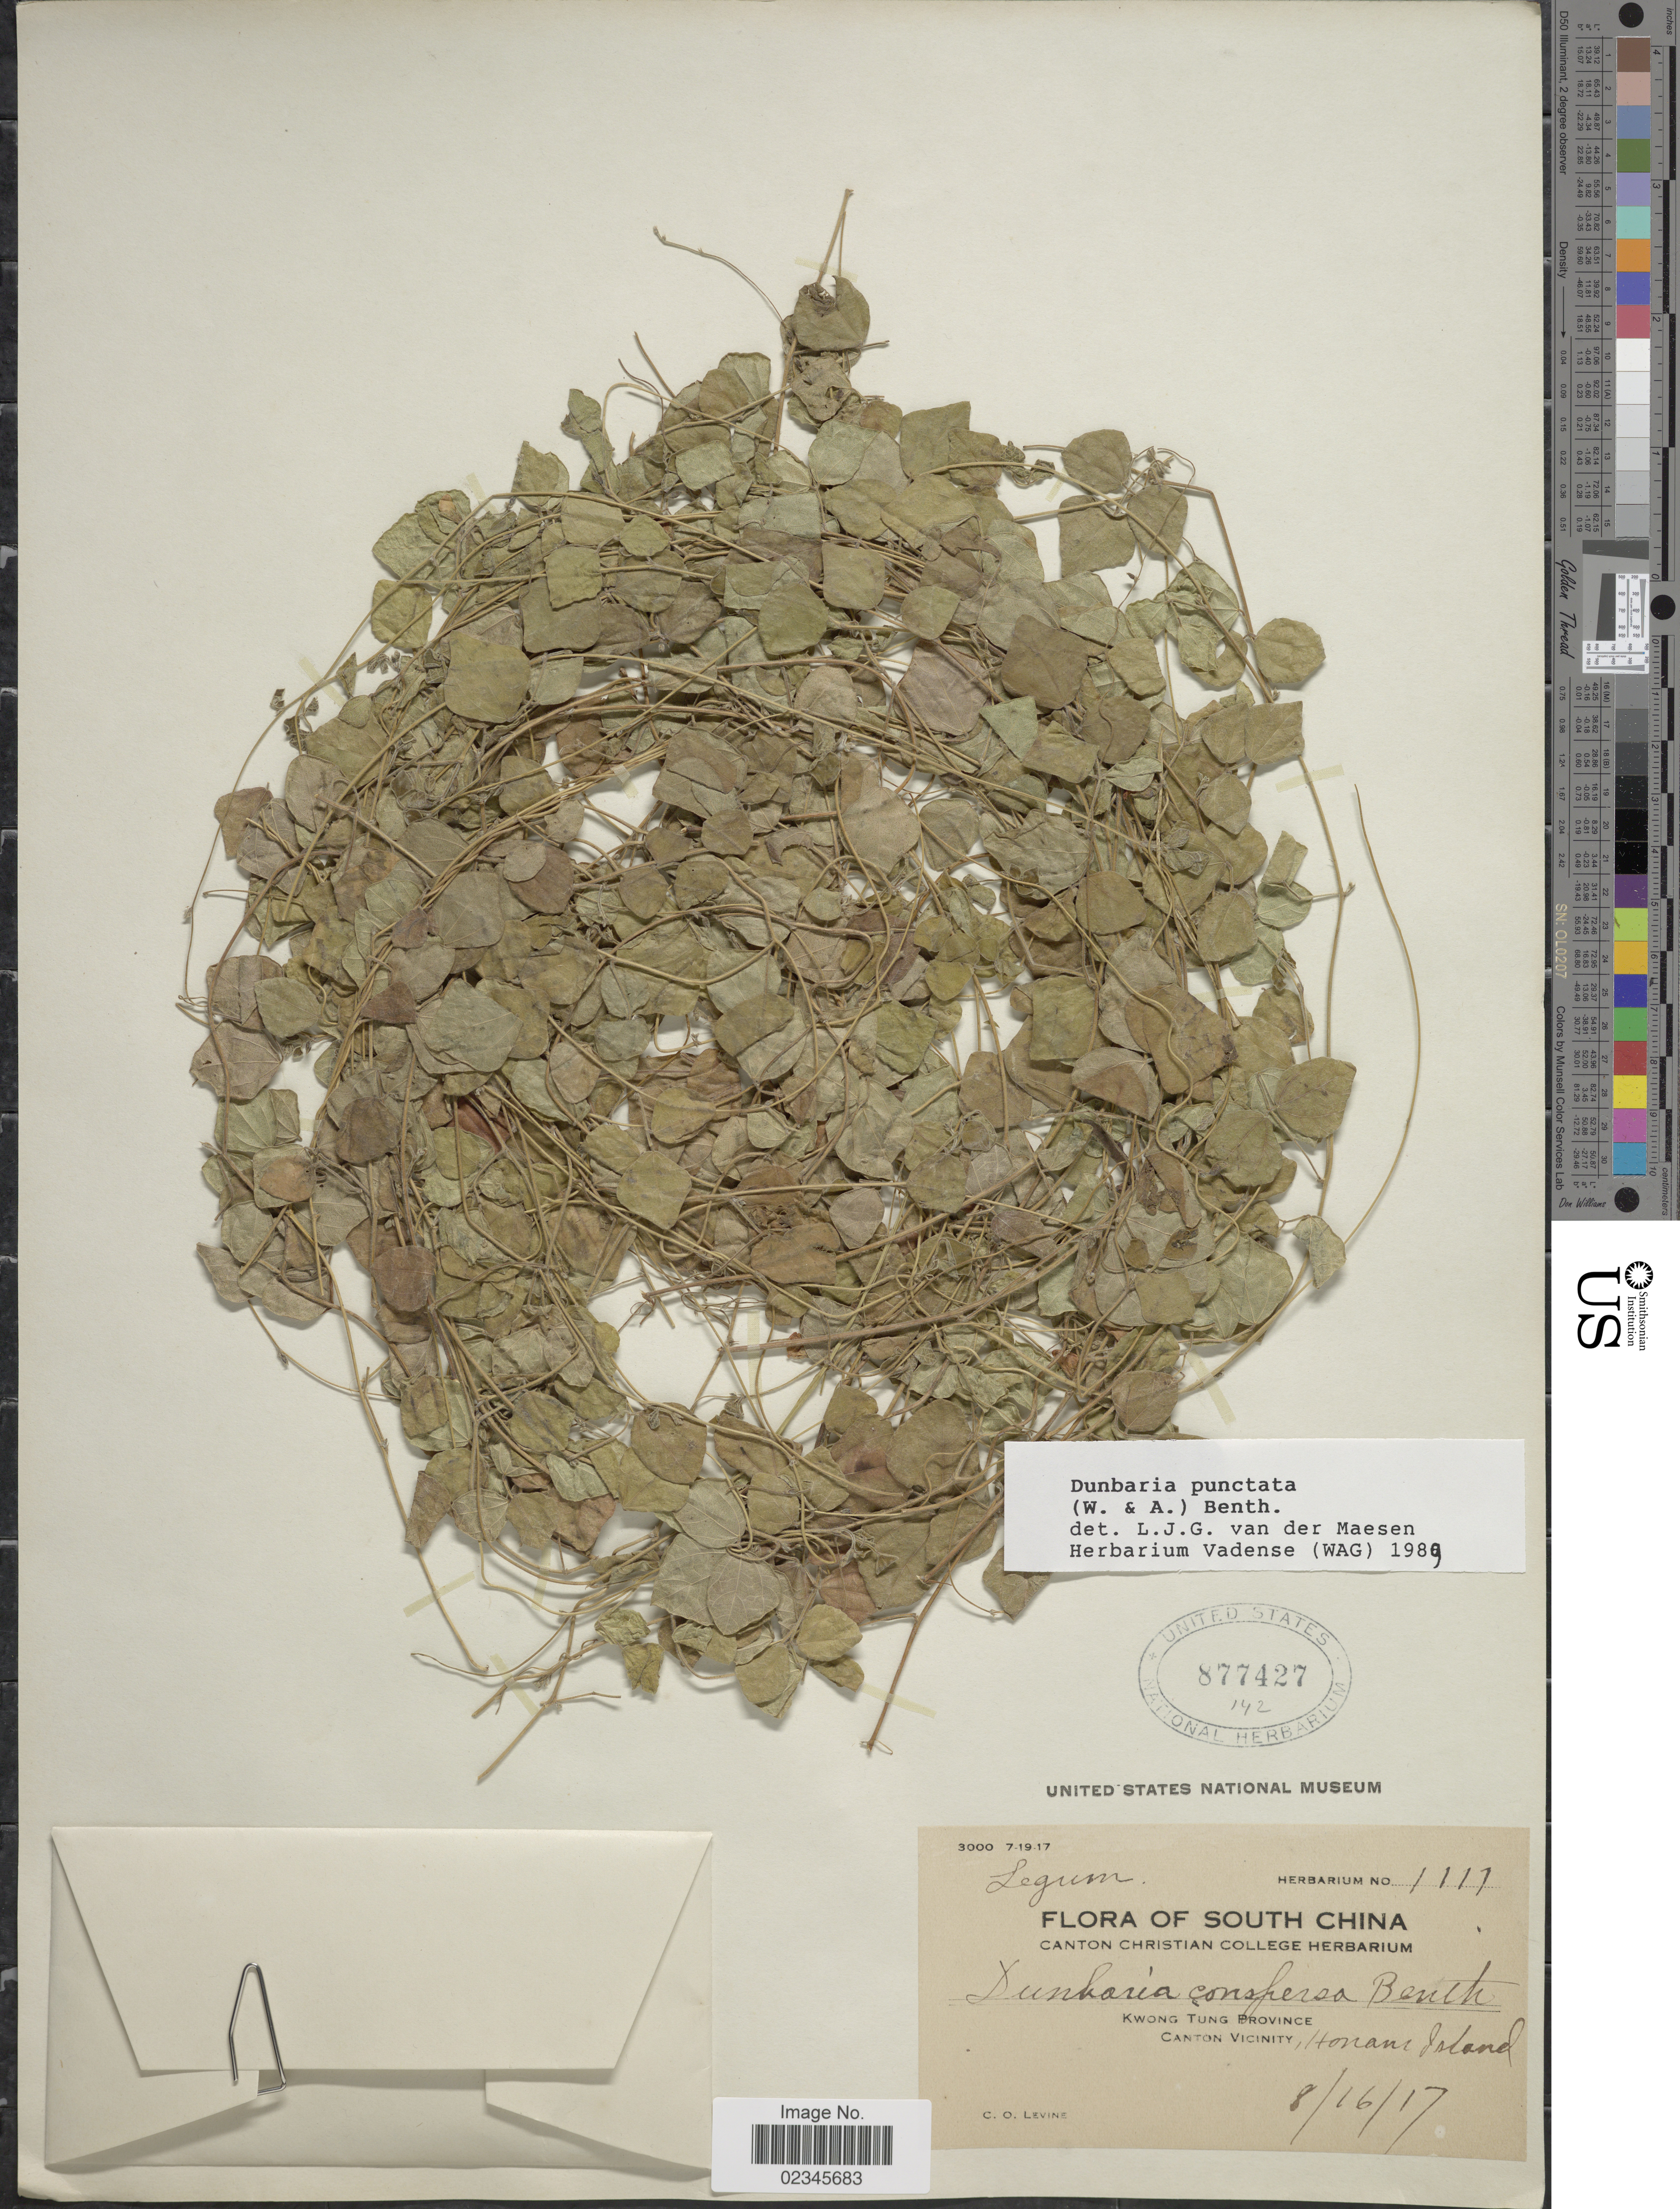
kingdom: Plantae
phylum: Tracheophyta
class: Magnoliopsida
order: Fabales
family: Fabaceae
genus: Dunbaria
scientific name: Dunbaria punctata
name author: (Wight & Arn.) Benth.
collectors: C. O. Levine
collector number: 1111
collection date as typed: Transcribed d/m/y: 16/8/17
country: China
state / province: Guangdong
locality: Kwong Tung Province, Canton Vicinity, Honam Island.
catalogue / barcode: US 877427